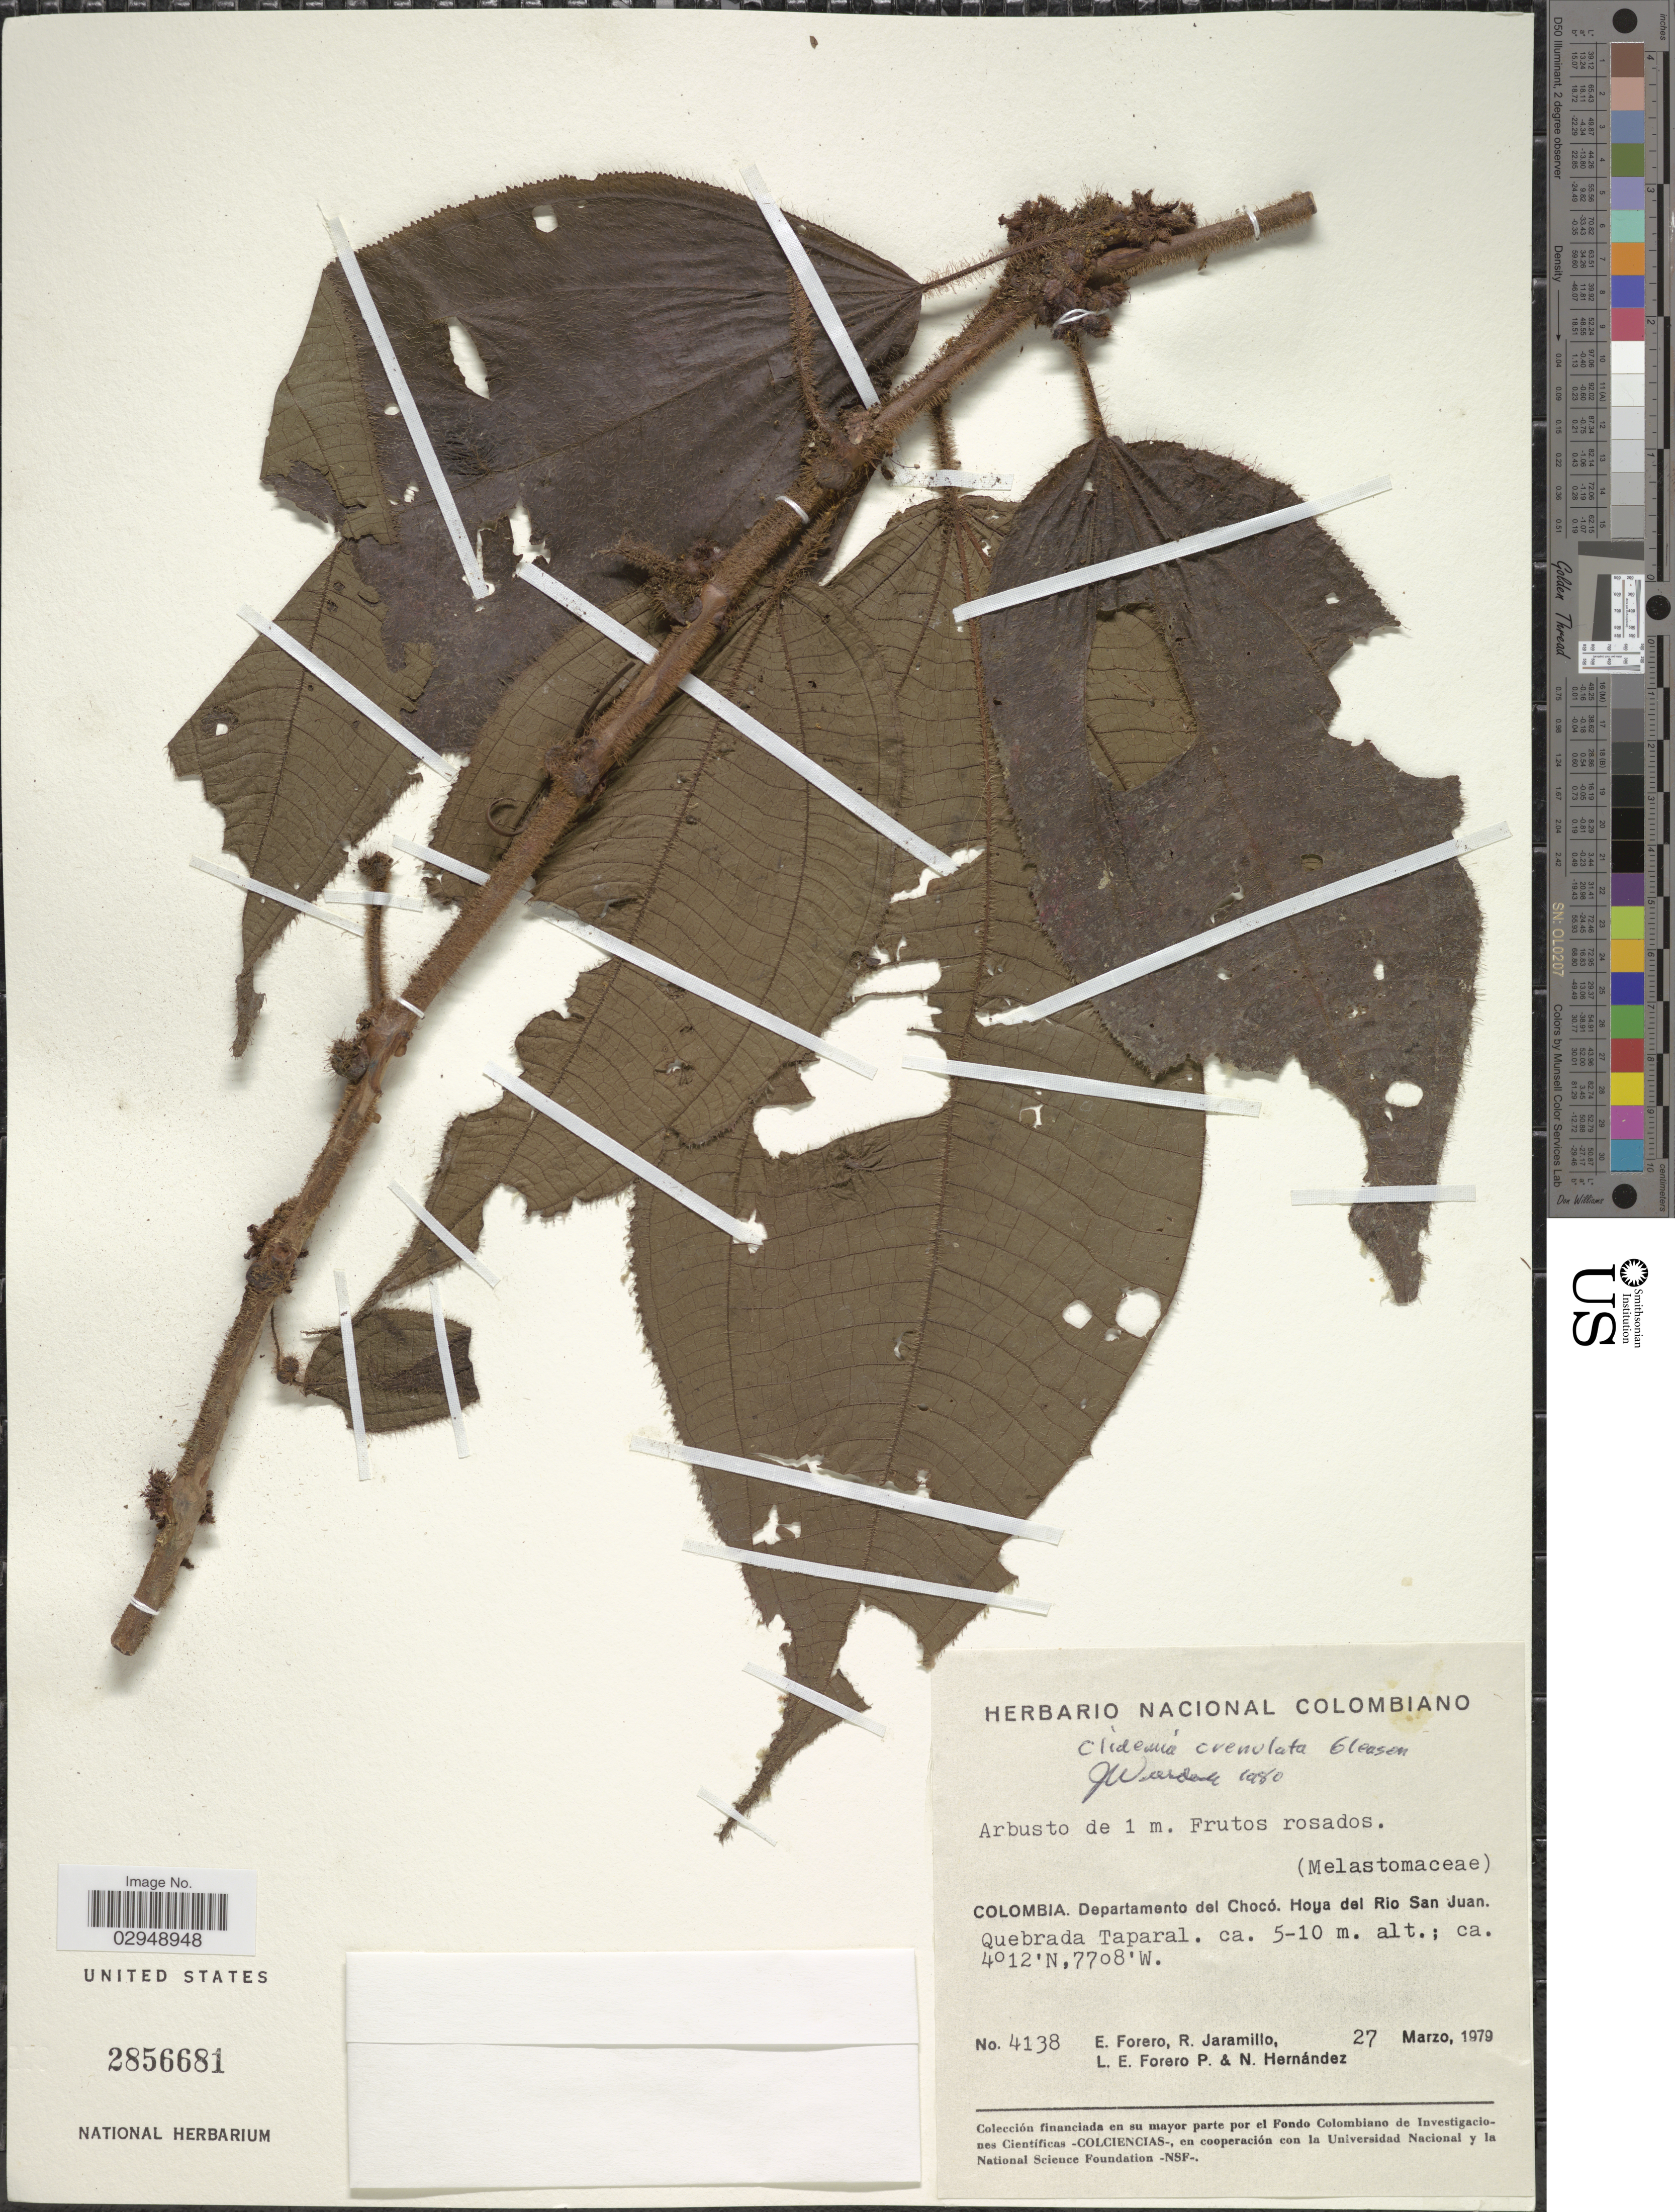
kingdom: Plantae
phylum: Tracheophyta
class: Magnoliopsida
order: Myrtales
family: Melastomataceae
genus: Clidemia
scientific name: Clidemia crenulata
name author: Gleason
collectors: E. Forero, R. Jaramillo, L. Forero, P. Hernández & N. Hernandez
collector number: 4138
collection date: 1979-03-27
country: Colombia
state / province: Chocó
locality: Departamento del Chocó. Hoya del Rio San Juan. Quebrada Taparal.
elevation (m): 5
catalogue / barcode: US 2856681